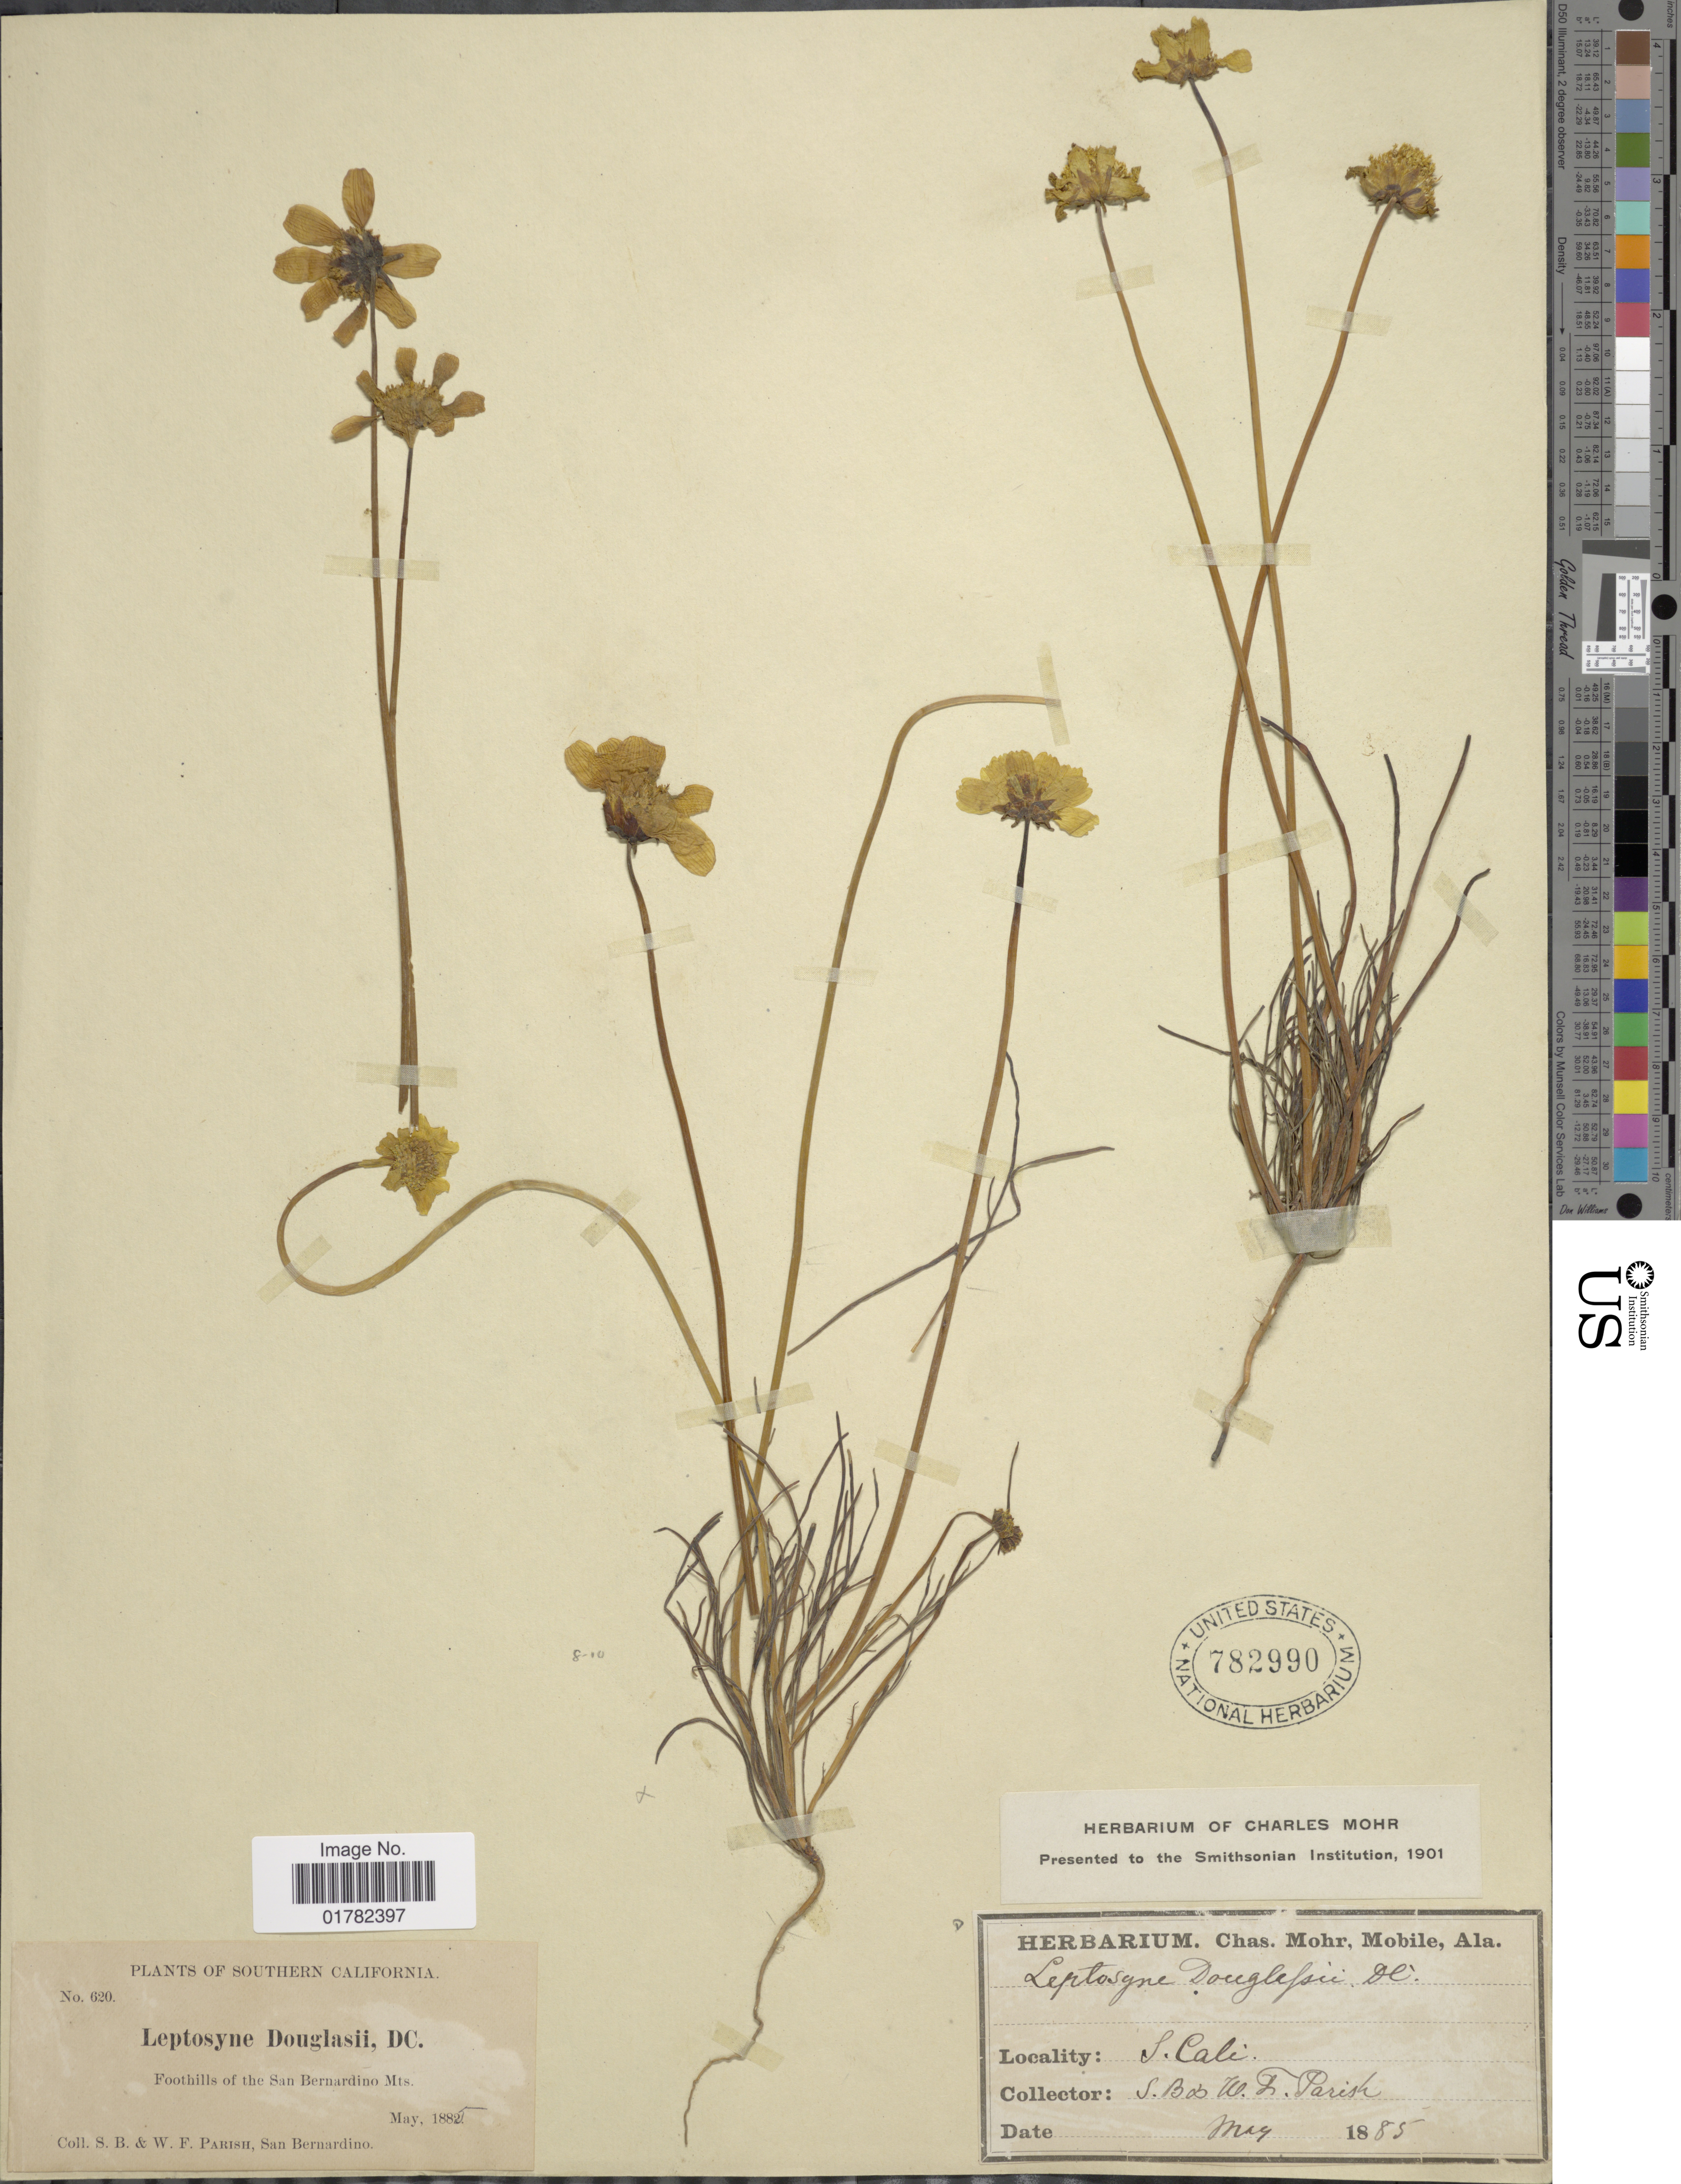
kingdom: Plantae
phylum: Tracheophyta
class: Magnoliopsida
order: Asterales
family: Asteraceae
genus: Coreopsis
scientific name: Coreopsis douglasii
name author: (DC.) H.M. Hall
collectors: S. B. Parish & W. F. Parish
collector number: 620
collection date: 1885-05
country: United States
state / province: California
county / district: San Bernardino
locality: Southern California, foothills of the San Bernardino Mts.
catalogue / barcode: US 782990